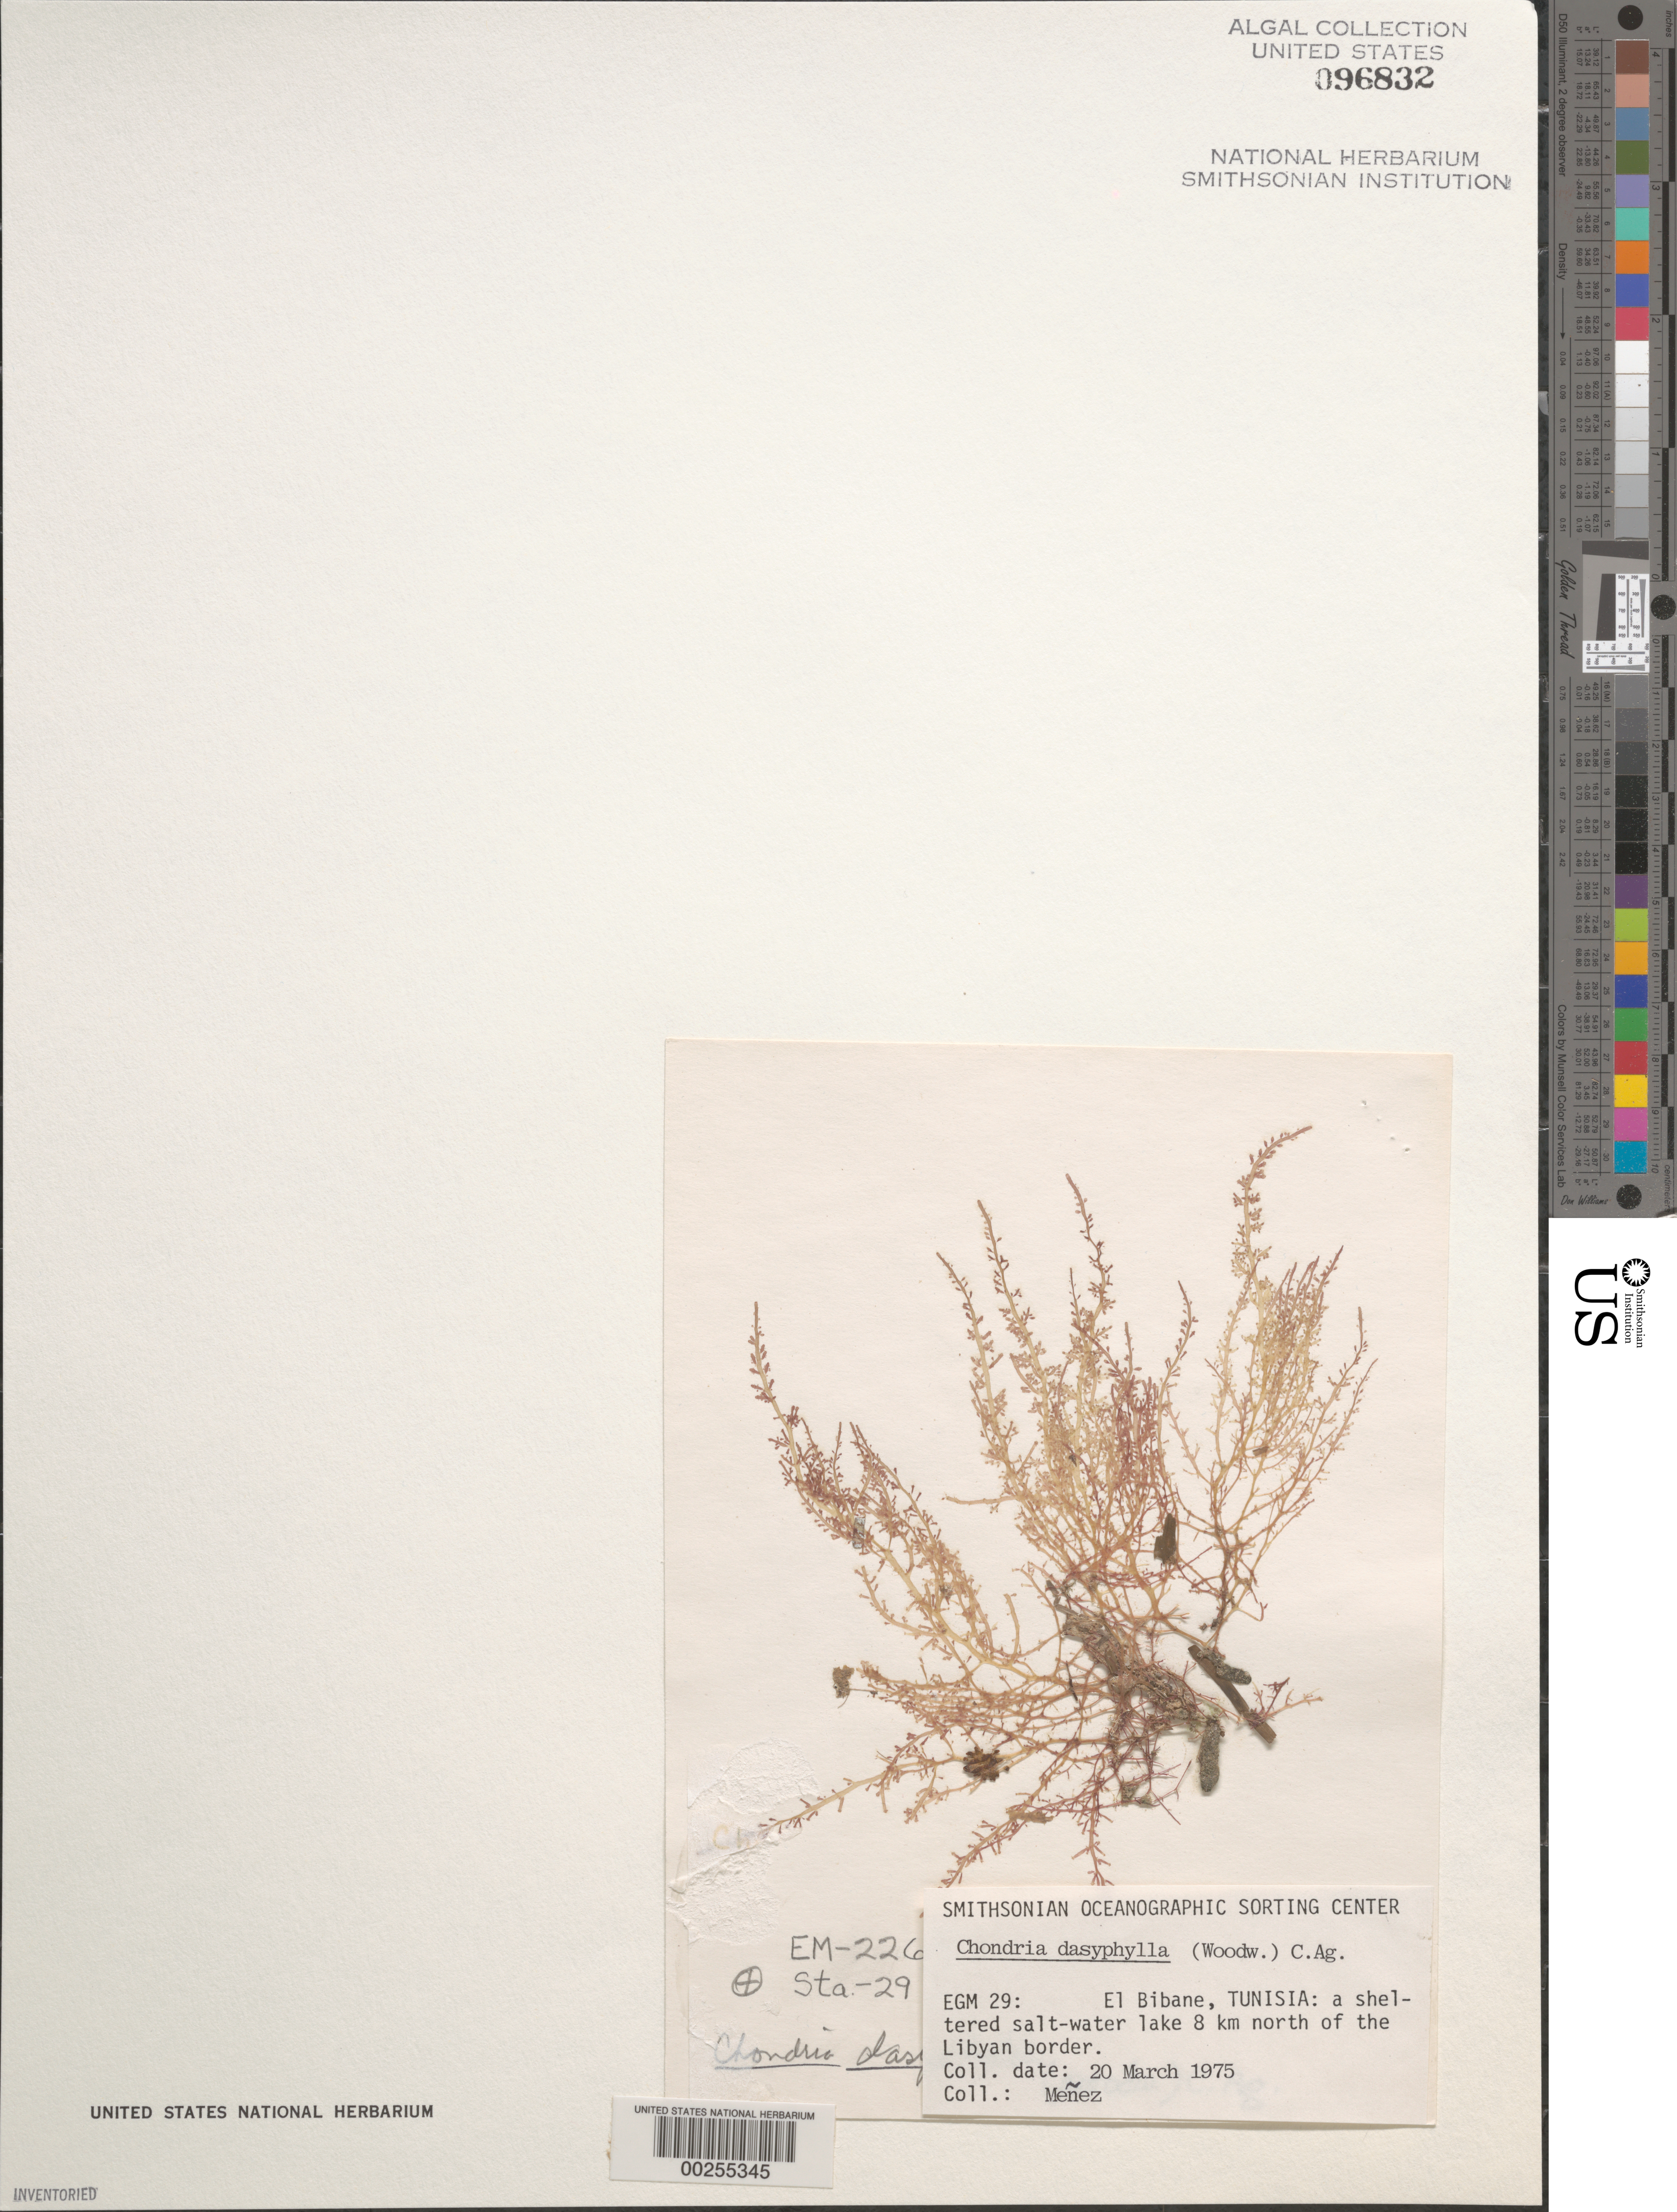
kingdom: Plantae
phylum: Rhodophyta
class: Florideophyceae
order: Ceramiales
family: Rhodomelaceae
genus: Chondria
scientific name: Chondria dasyphylla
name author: (Woodw.) C. Agardh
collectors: Meñez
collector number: EGM 29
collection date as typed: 20 Mar 1975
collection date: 1975-03-20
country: Tunisia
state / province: Medenine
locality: El bibane, eight km north of libyan border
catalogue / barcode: US 96832